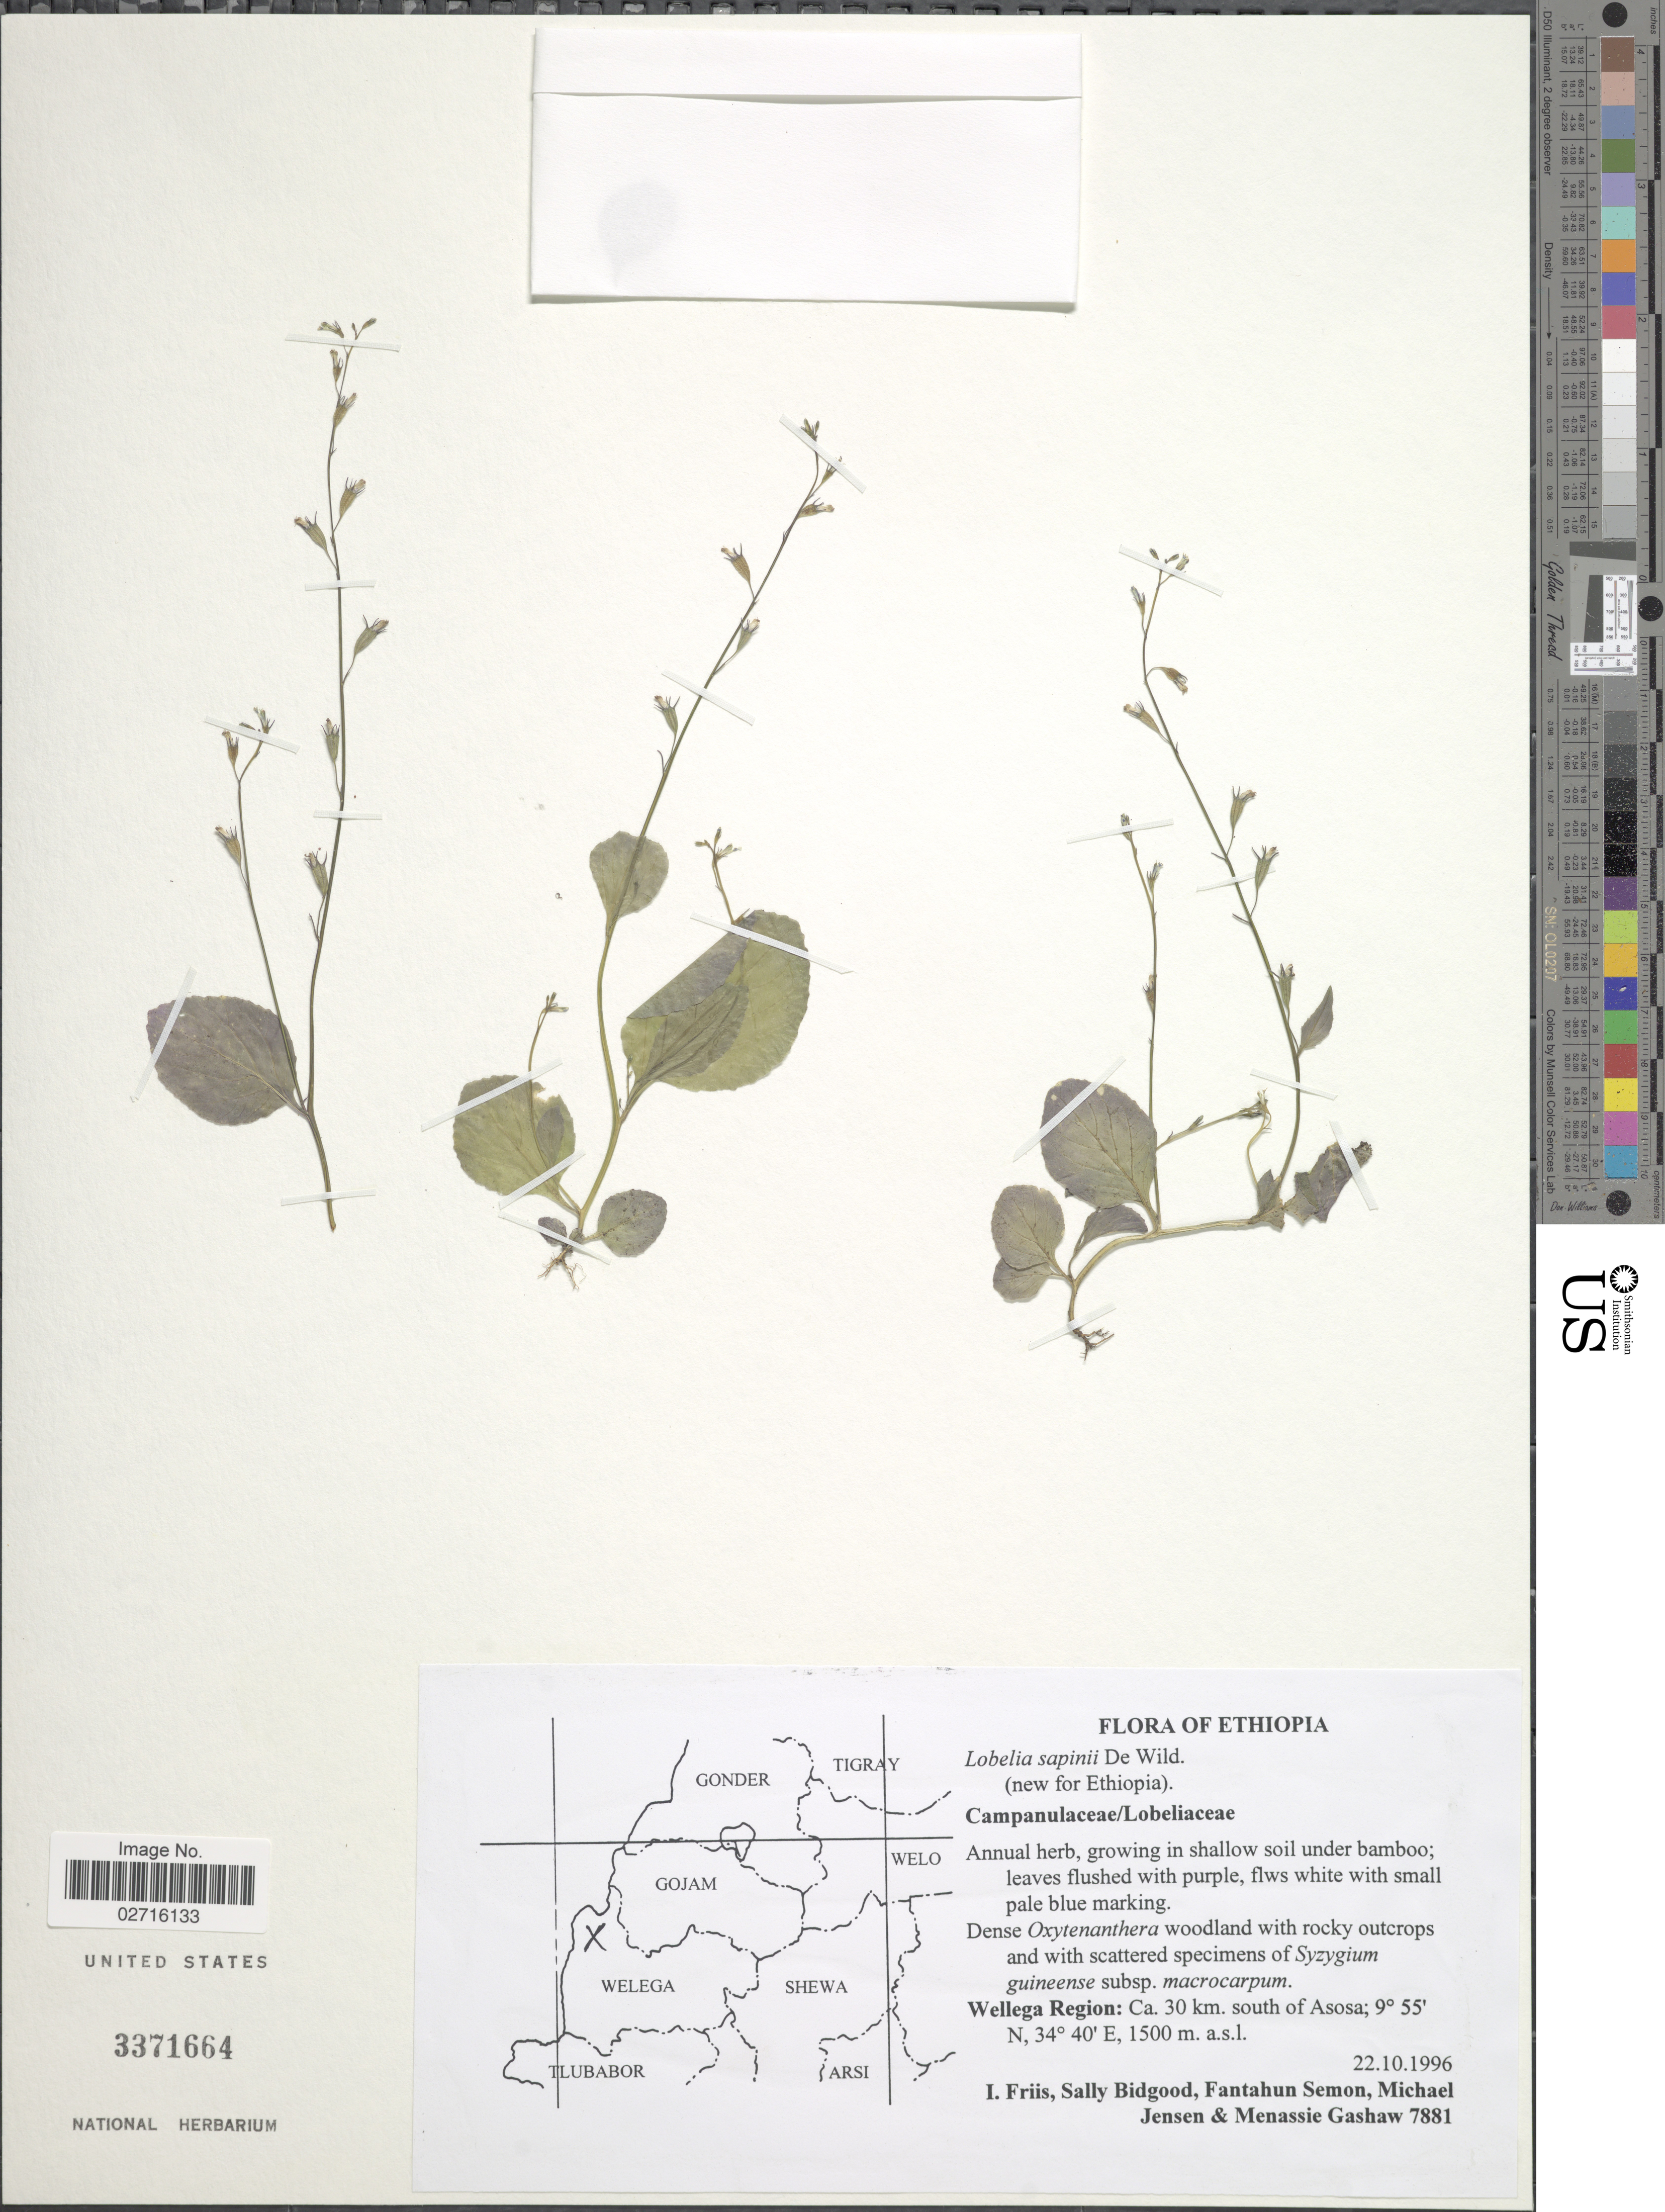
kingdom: Plantae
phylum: Tracheophyta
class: Magnoliopsida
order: Asterales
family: Campanulaceae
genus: Lobelia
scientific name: Lobelia sapinii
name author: De Wild.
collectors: I. Friis, S. Bidgood, F. Semon, M. Jensen & M. Gashaw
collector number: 7881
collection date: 1996-10-22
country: Ethiopia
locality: Wellega Region: Ca. 30 km south of Asosa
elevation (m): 1500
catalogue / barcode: US 3371664